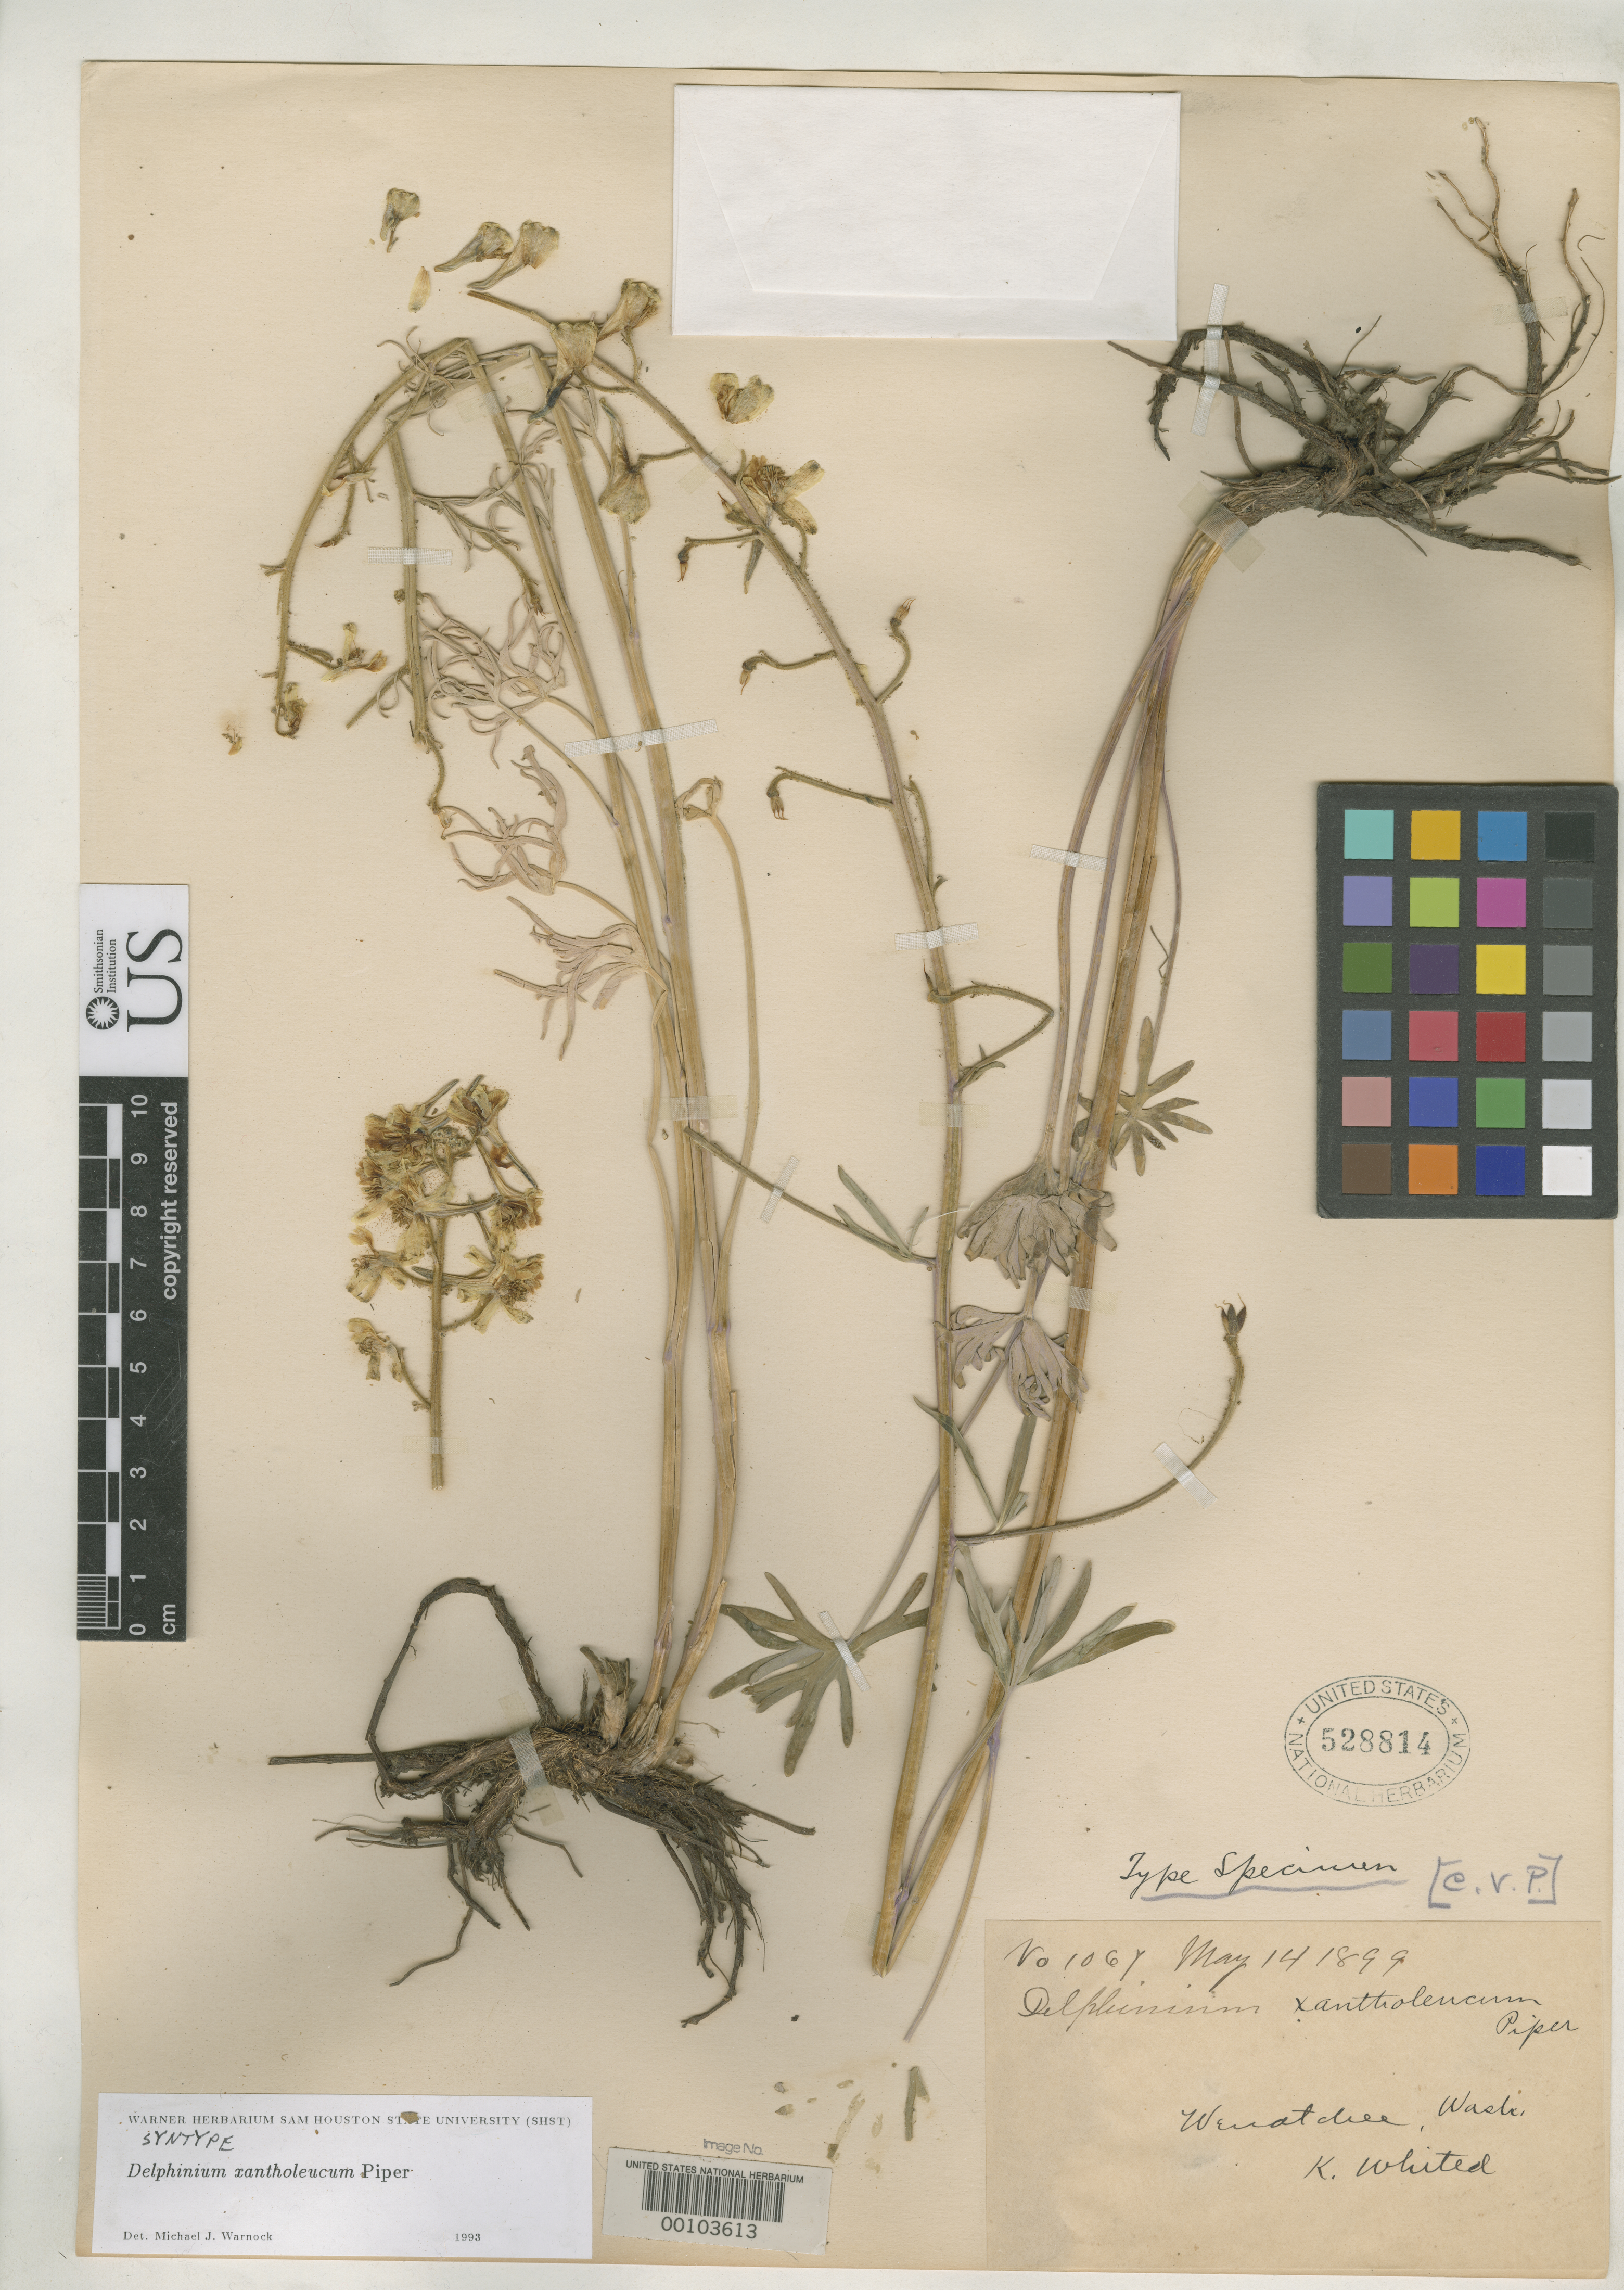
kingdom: Plantae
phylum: Tracheophyta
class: Magnoliopsida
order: Ranunculales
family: Ranunculaceae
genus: Delphinium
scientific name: Delphinium xantholeucum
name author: Piper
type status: Syntype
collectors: K. Whited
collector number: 1067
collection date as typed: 14 May 1899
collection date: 1899-05-14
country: United States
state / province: Washington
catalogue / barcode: US 528814